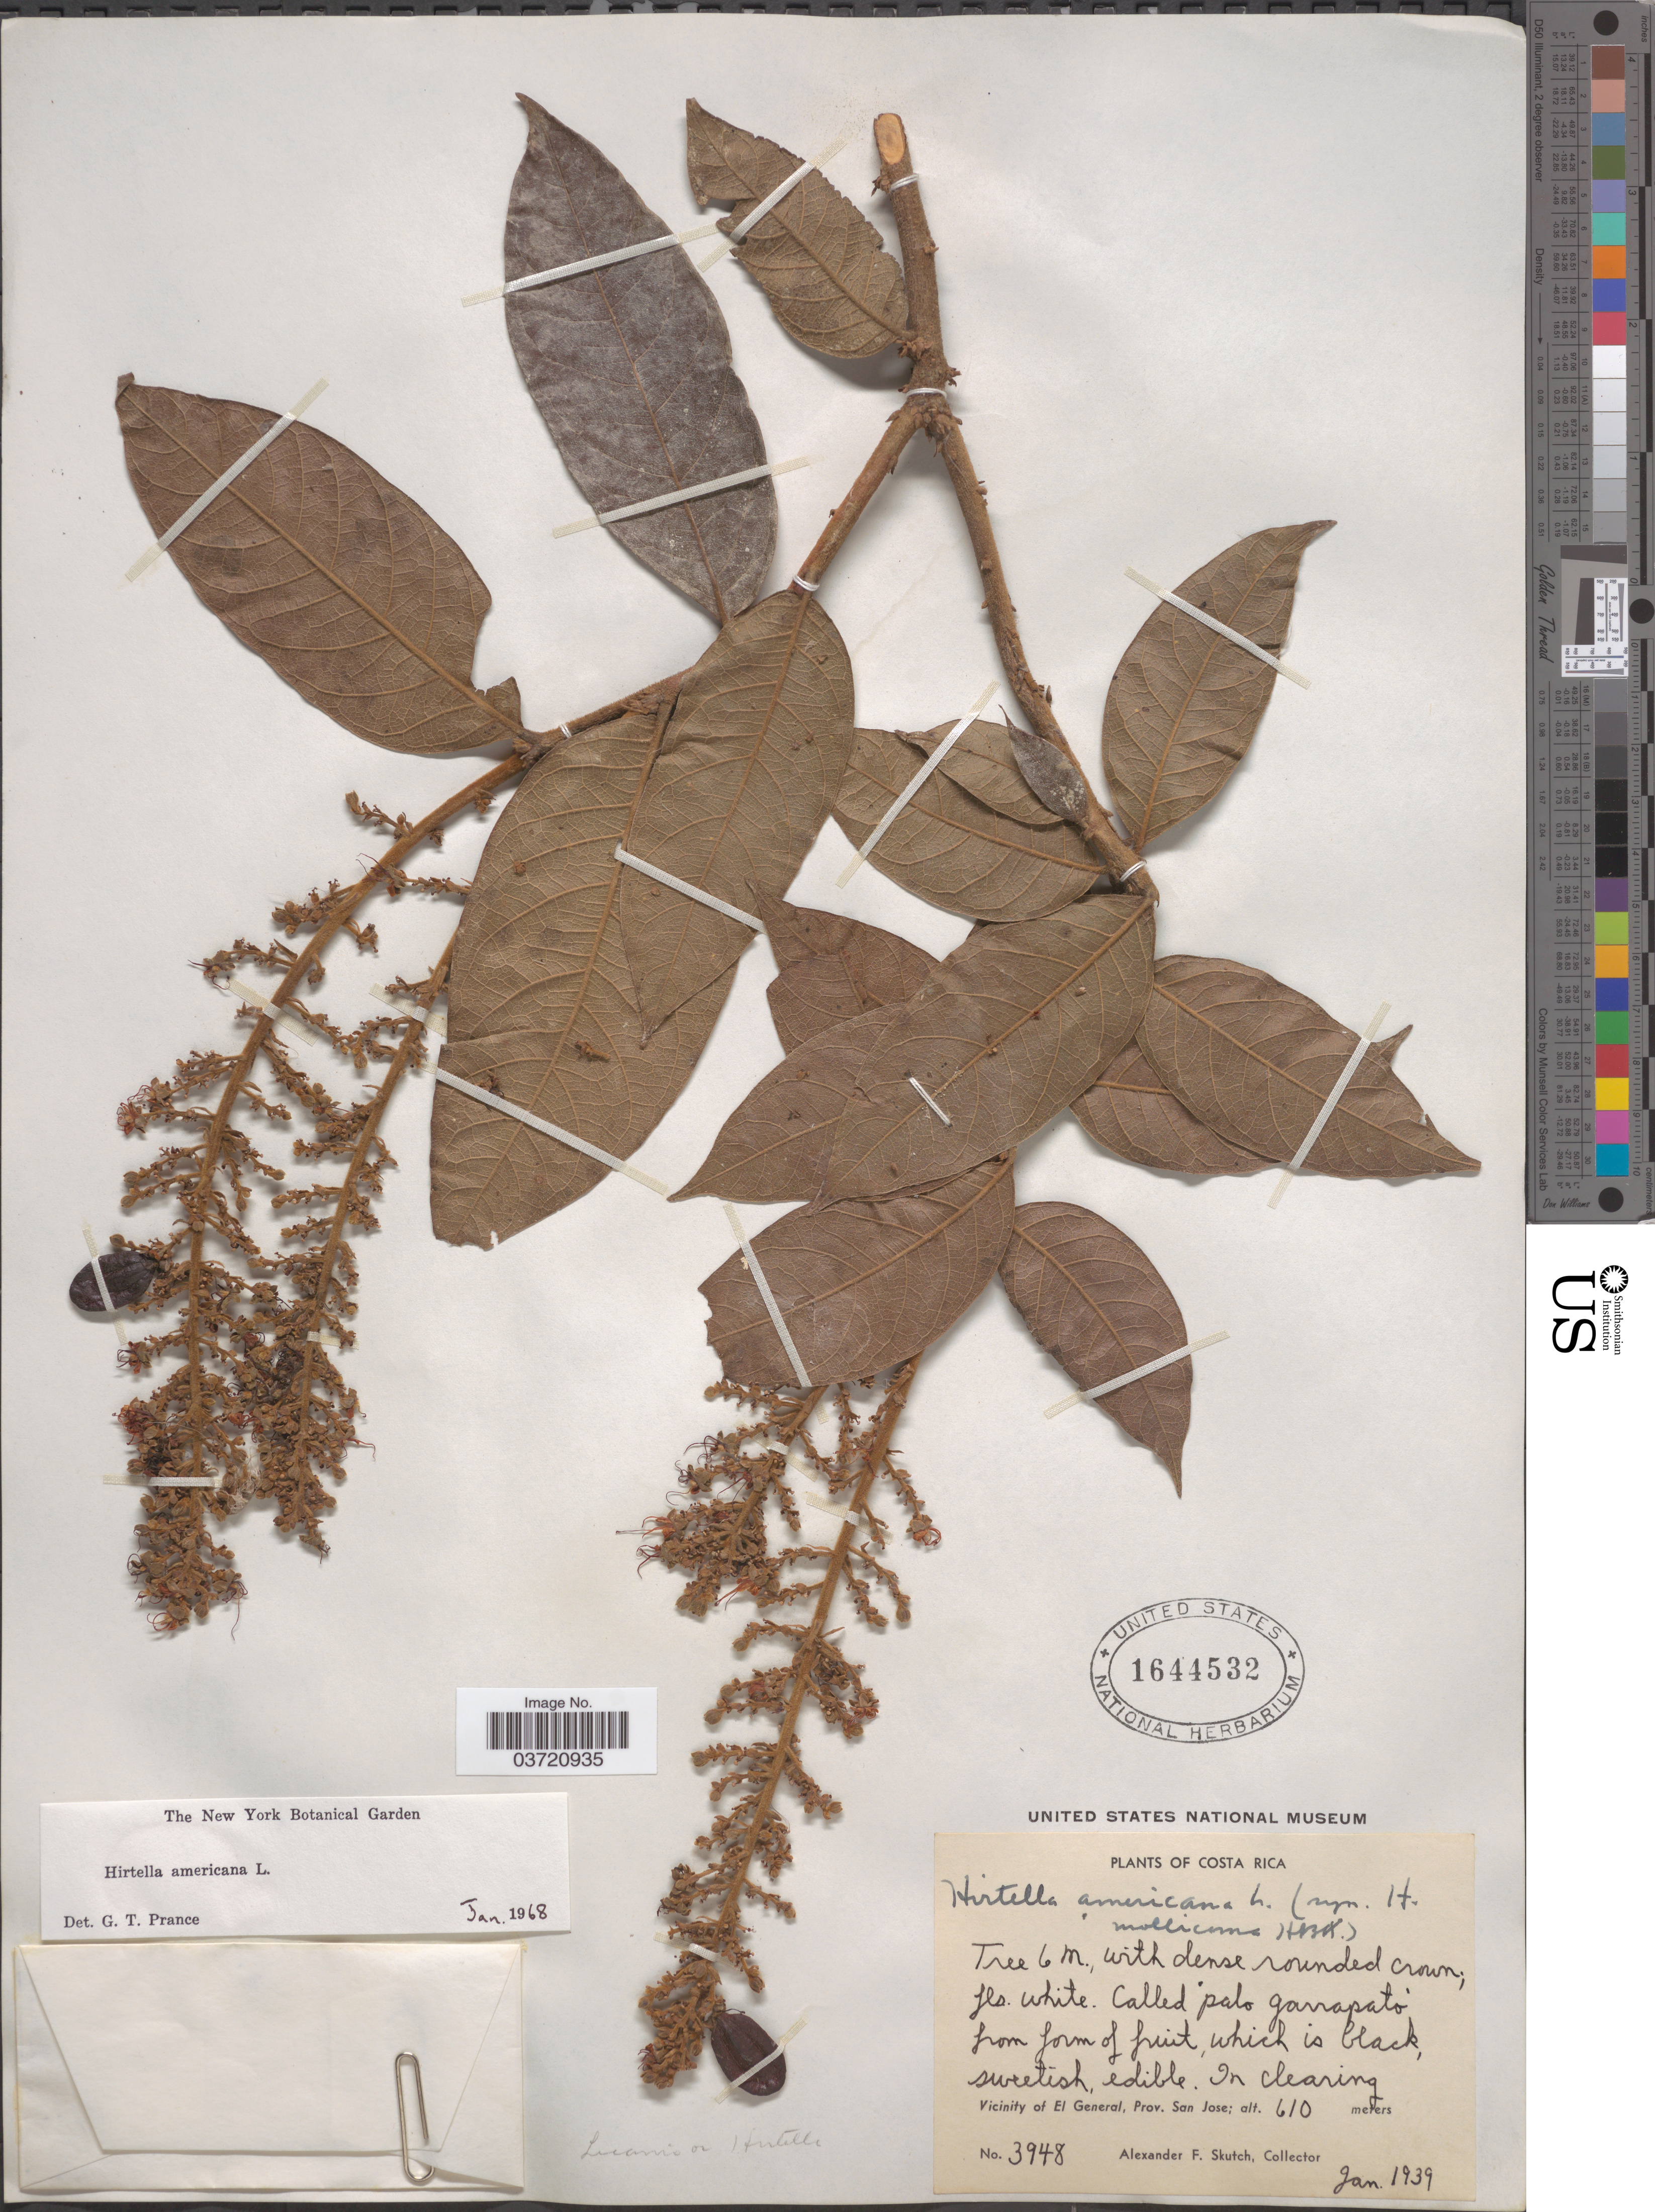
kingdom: Plantae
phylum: Tracheophyta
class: Magnoliopsida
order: Malpighiales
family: Chrysobalanaceae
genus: Hirtella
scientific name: Hirtella americana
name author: L.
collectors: A. F. Skutch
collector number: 3948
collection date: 1939-01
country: Costa Rica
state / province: San José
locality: Vicinity of El General.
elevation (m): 610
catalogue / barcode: US 1644532